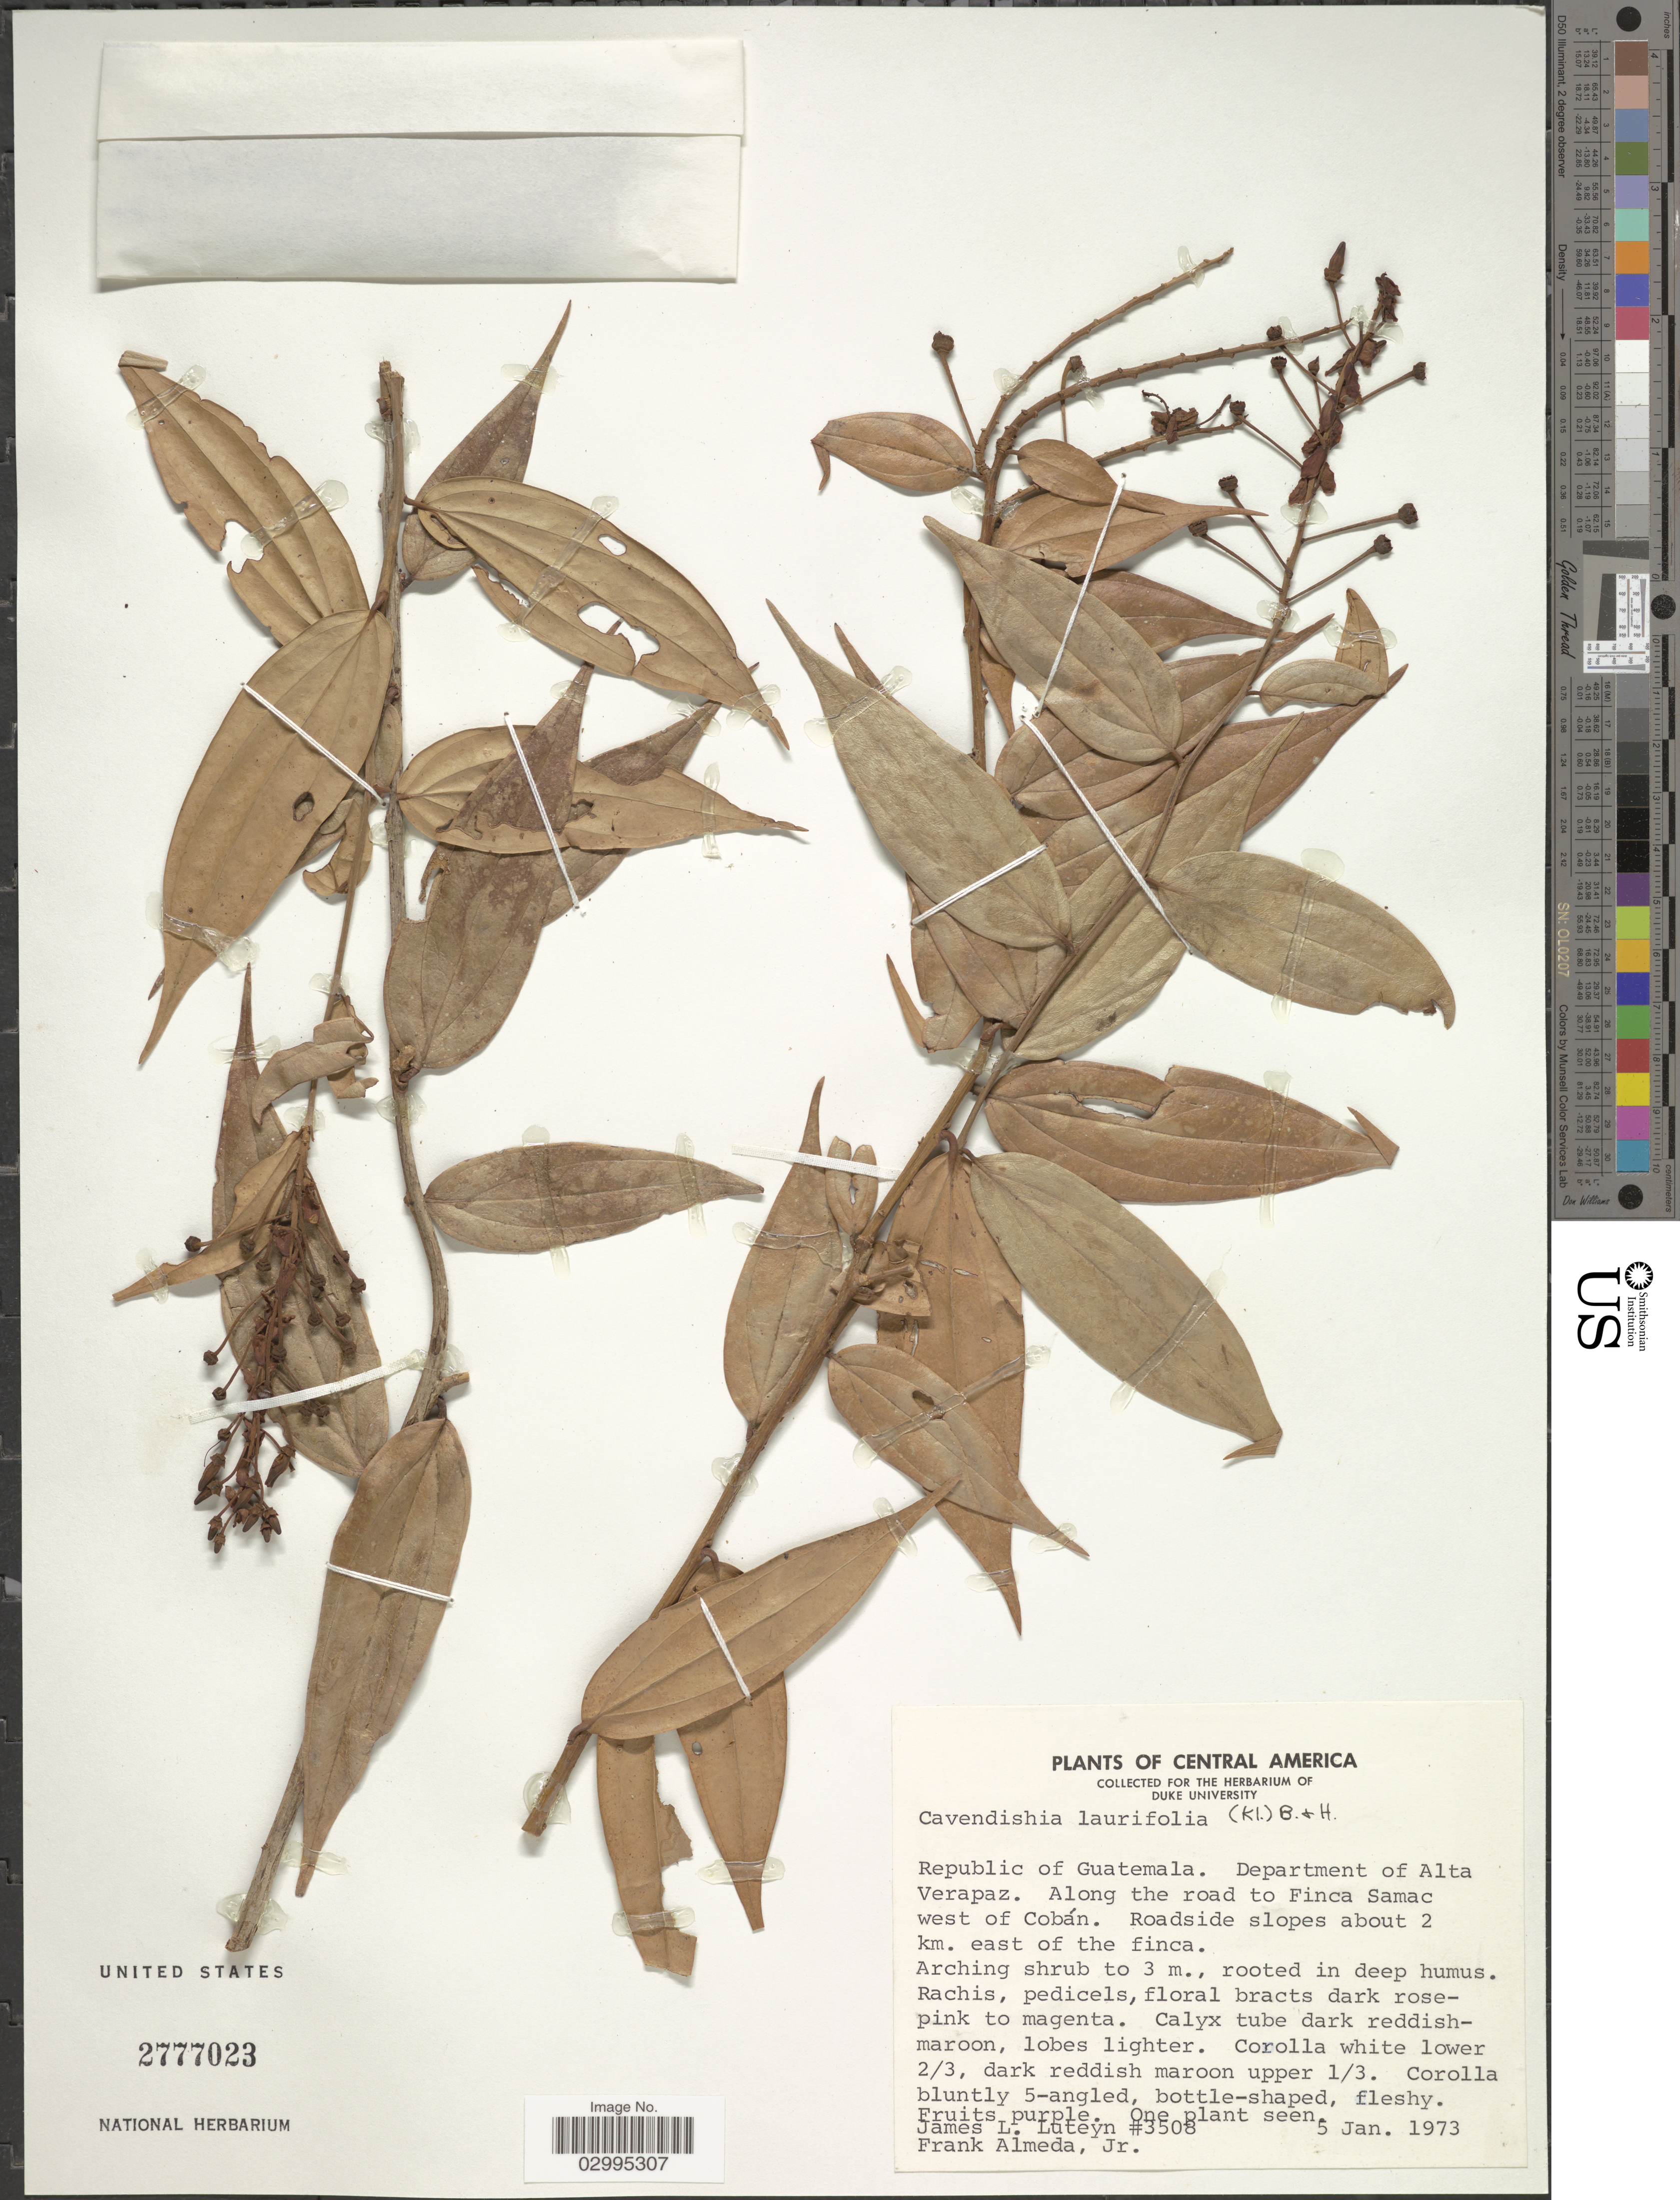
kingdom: Plantae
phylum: Tracheophyta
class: Magnoliopsida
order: Ericales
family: Ericaceae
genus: Cavendishia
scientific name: Cavendishia laurifolia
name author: (Klotzsch) Benth. & Hook. f.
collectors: J. L. Luteyn & F. Almeda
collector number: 3508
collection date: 1973-01-05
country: Guatemala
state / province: Alta Verapaz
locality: Department of Alta Verapaz. Along the road to Finca Samac west of Cobán. Roadside slopes about 2 km. east of the finca.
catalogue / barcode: US 2777023